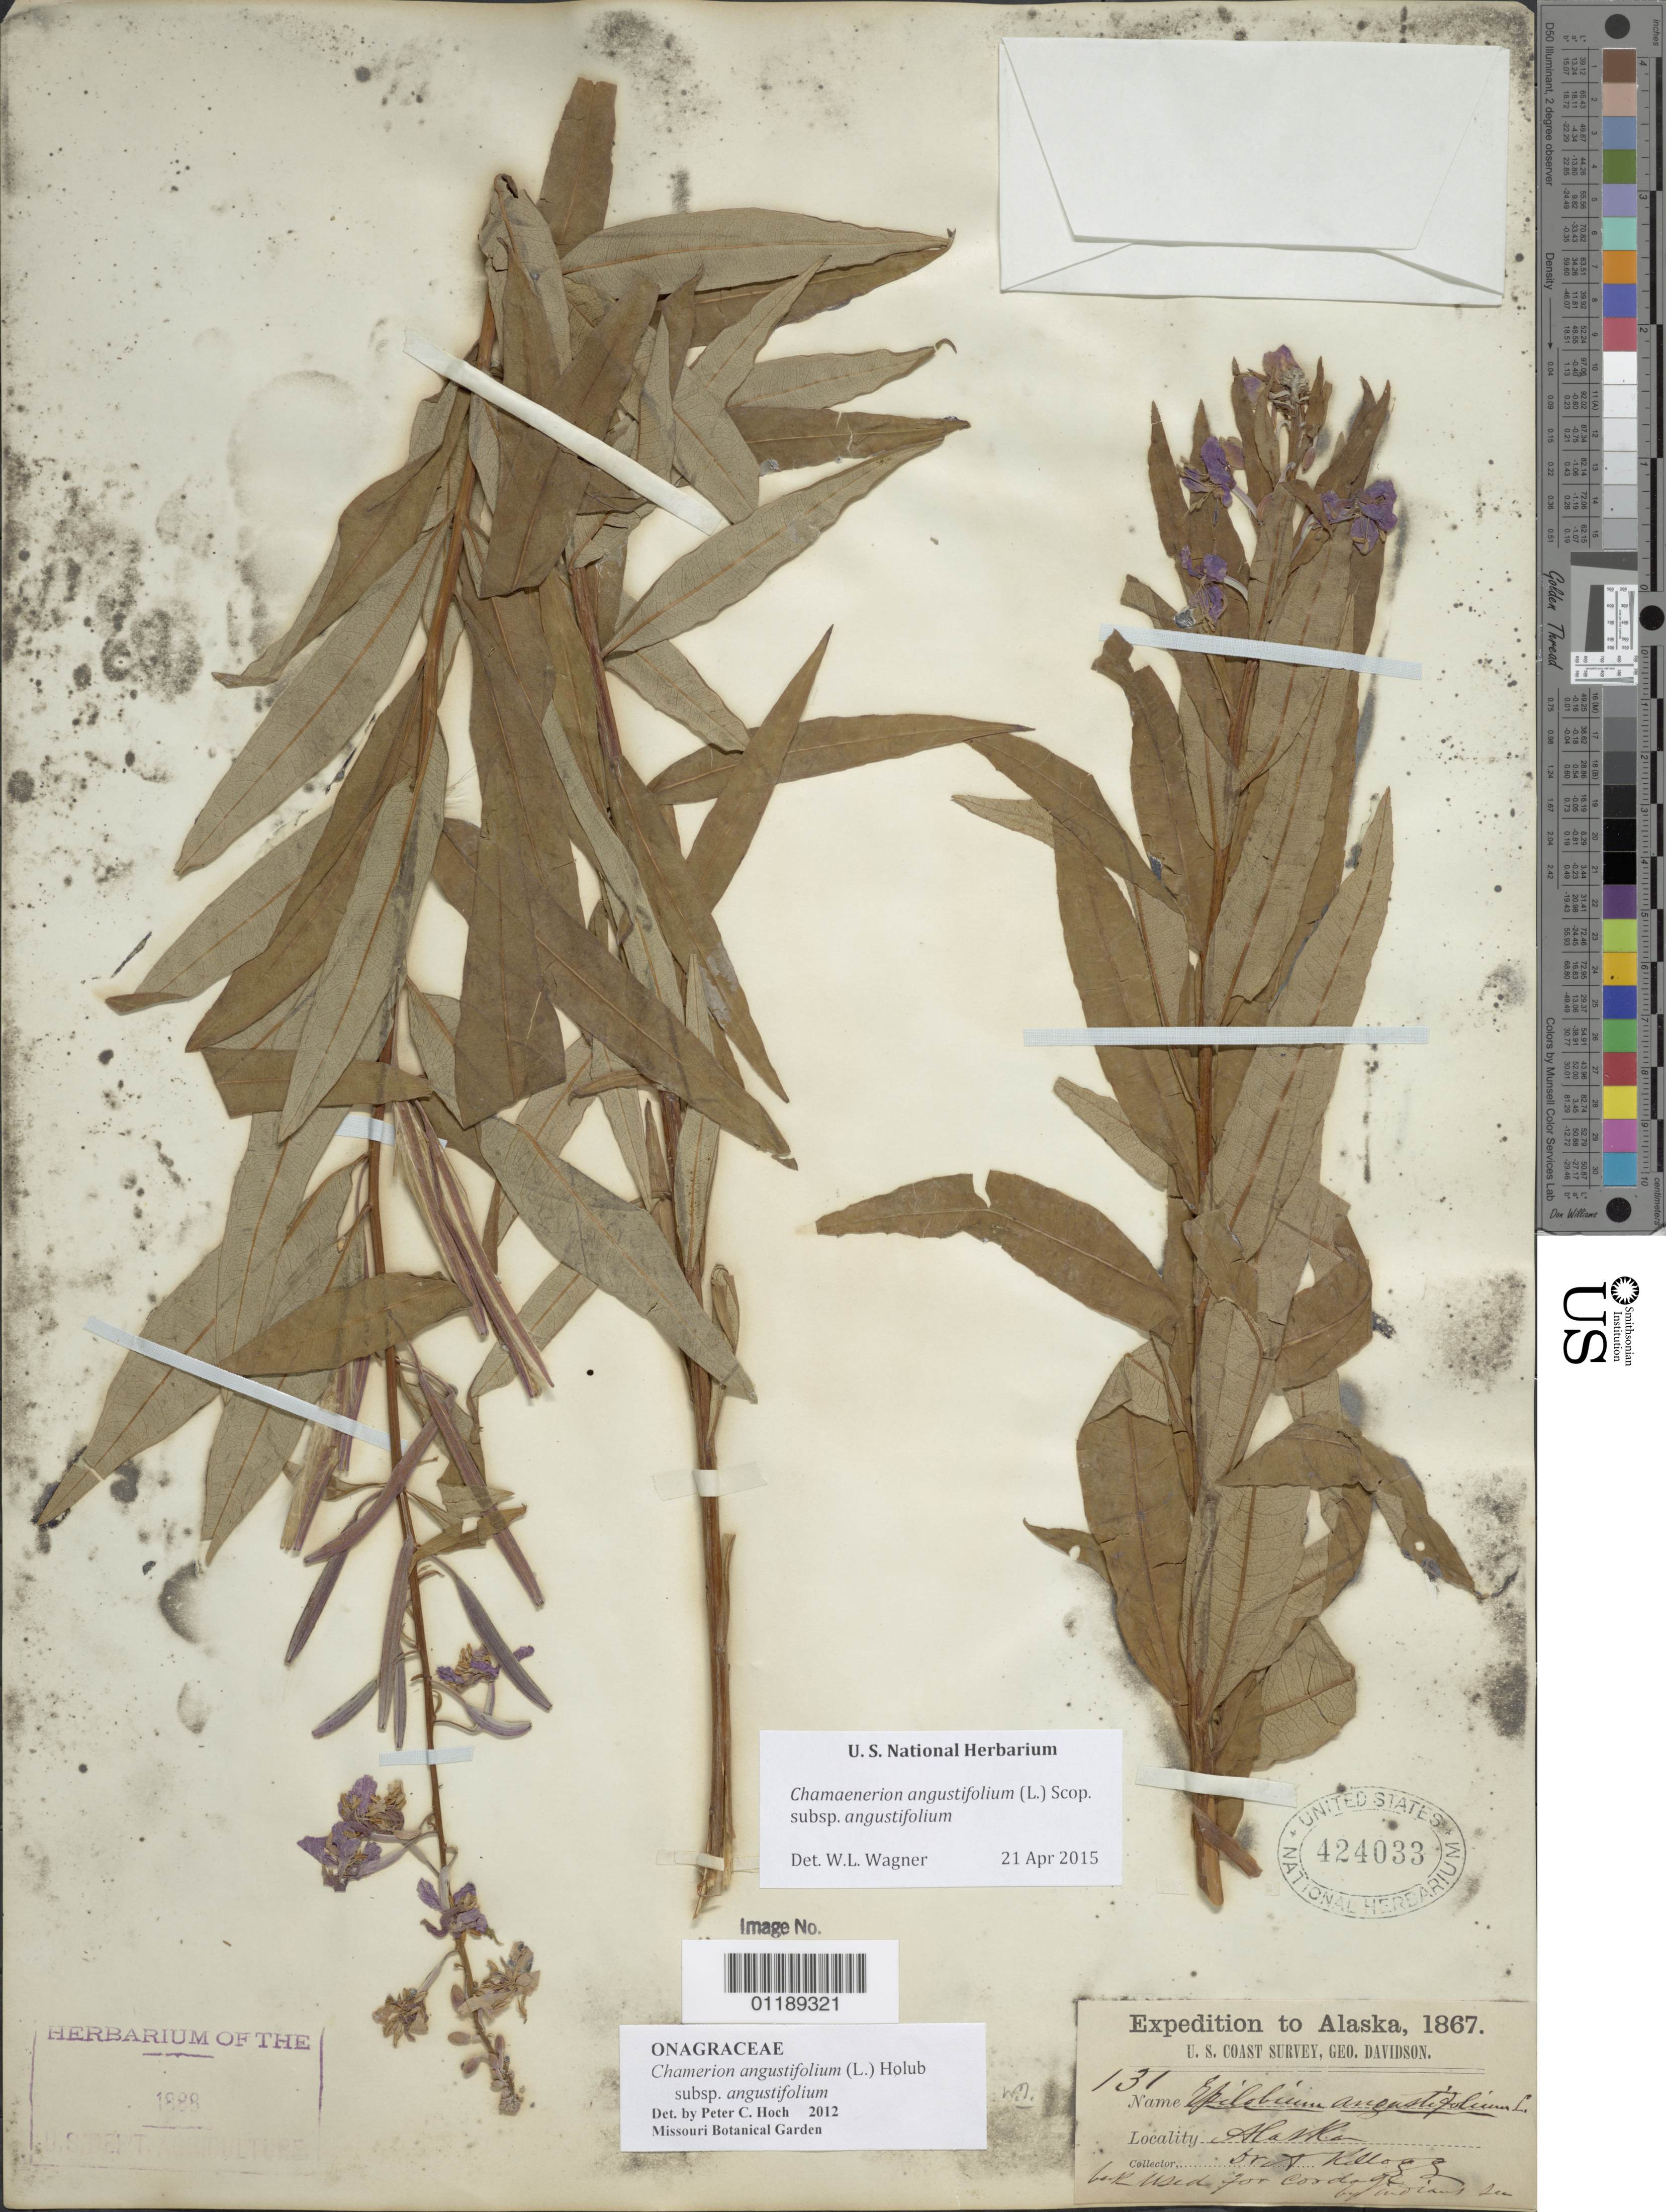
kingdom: Plantae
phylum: Tracheophyta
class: Magnoliopsida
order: Myrtales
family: Onagraceae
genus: Chamaenerion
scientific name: Chamaenerion angustifolium subsp. angustifolium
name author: (L.) Scop.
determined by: Wagner, W. L., (BOT), Smithsonian Institution - National Museum of Natural History (UNITED STATES)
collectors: A. Kellogg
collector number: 131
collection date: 1867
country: United States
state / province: Alaska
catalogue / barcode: US 424033